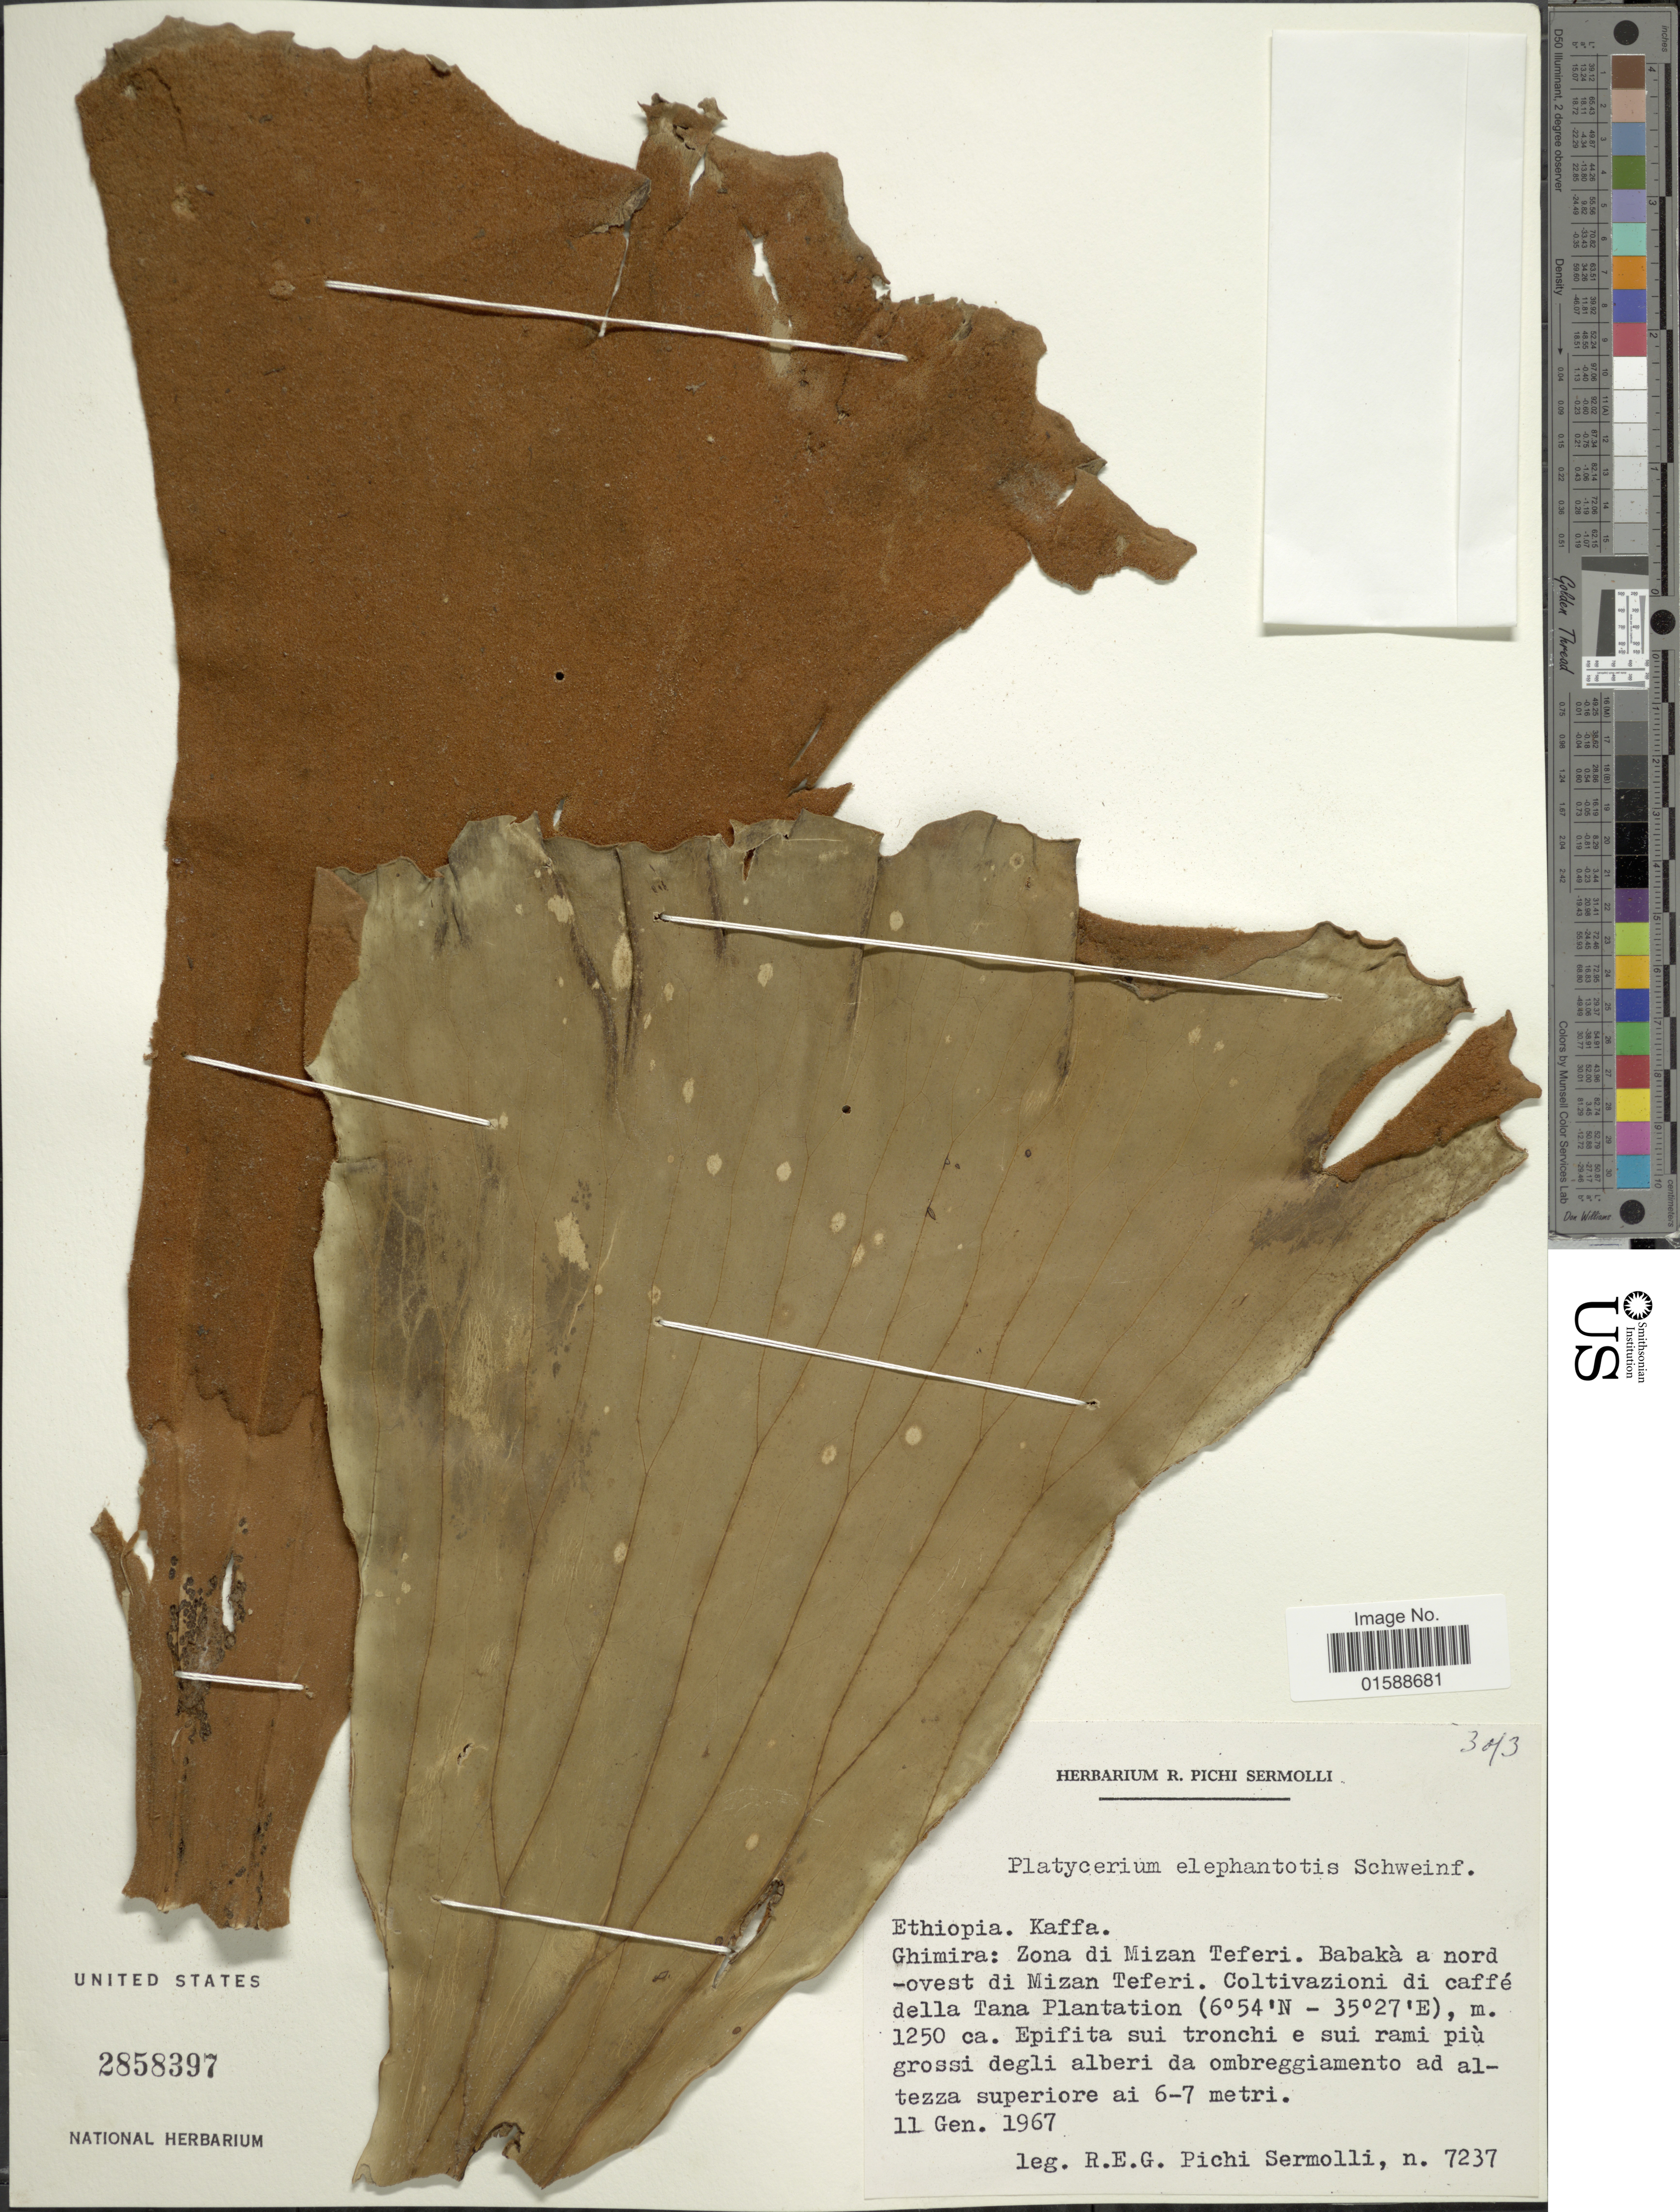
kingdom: Plantae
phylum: Tracheophyta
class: Polypodiopsida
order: Polypodiales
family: Polypodiaceae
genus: Platycerium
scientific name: Platycerium angolense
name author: Welw. ex Baker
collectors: R. E. Pichi-Sermolli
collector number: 7237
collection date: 1967-01-11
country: Ethiopia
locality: Kaffa. Ghimira: Zona di Mizan Teferi. Babakà a nord-ovest di Mizan Teferi. Coltivaxzioni di caffé ella Tana Plantation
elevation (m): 1250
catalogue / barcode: US 2858397